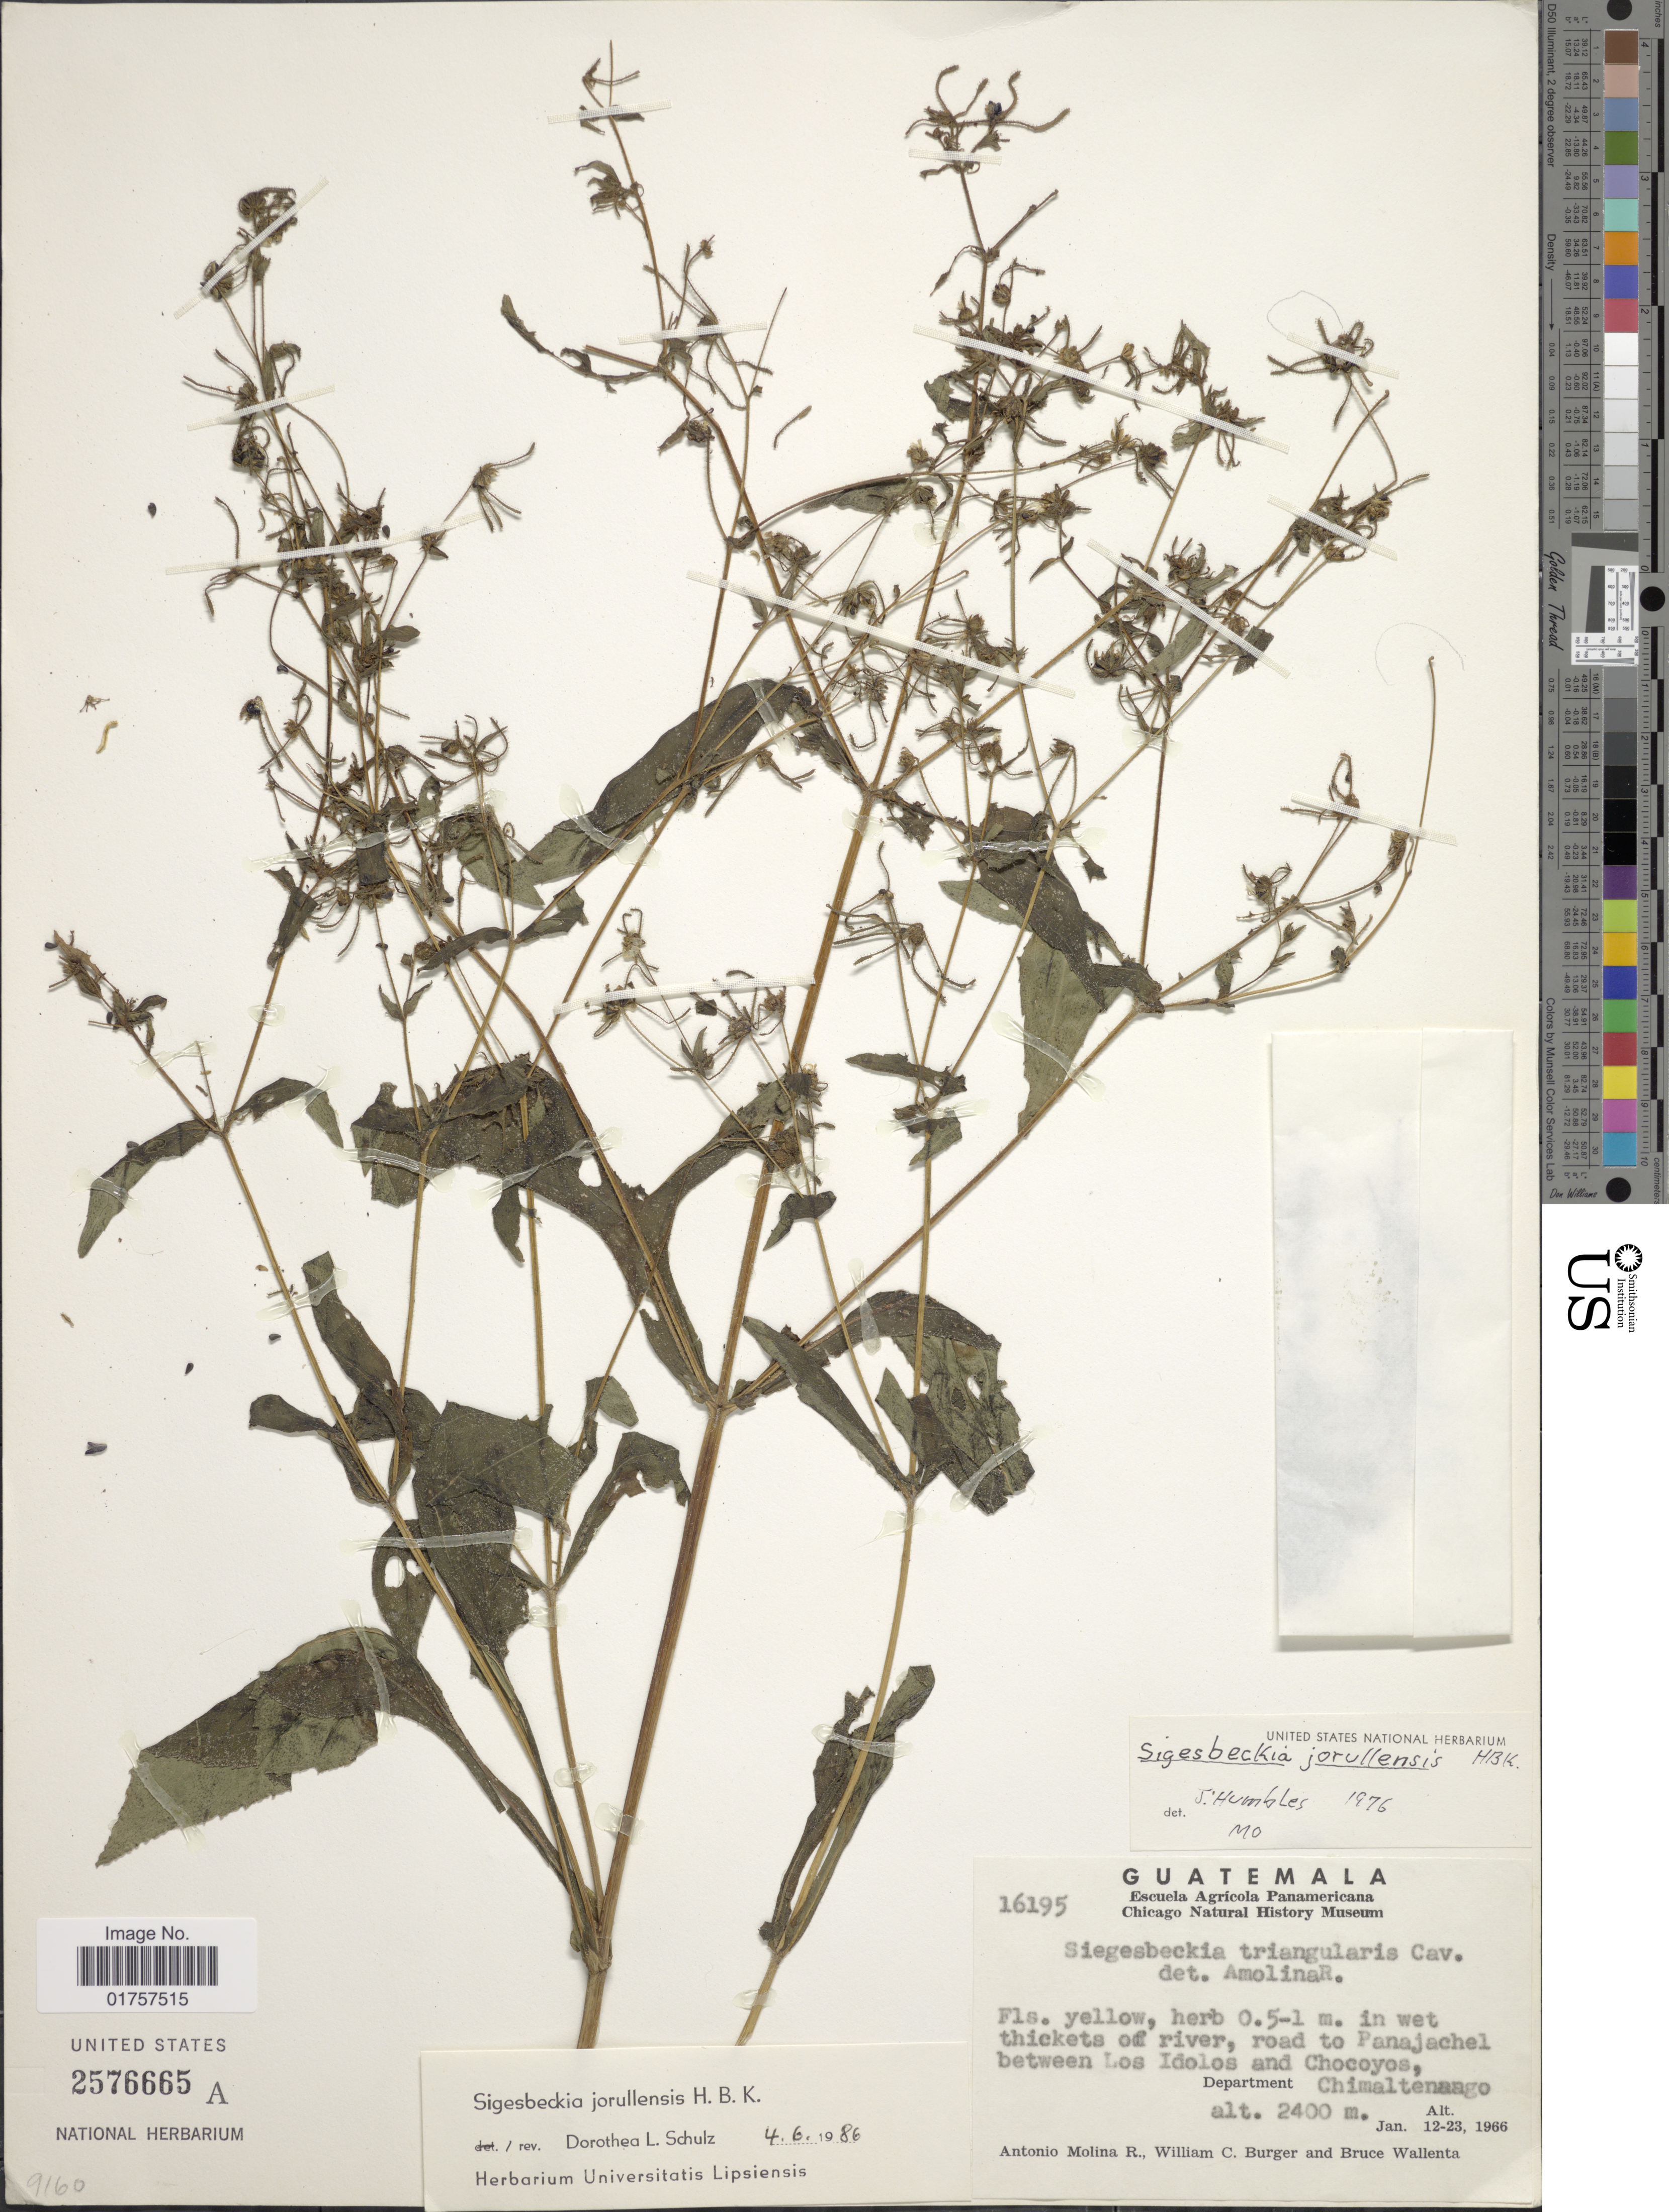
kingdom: Plantae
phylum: Tracheophyta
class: Magnoliopsida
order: Asterales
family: Asteraceae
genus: Sigesbeckia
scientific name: Sigesbeckia jorullensis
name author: Kunth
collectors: A. Molina R., W. Burger & B. Wallenta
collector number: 16195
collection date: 1966-01-12/1966-01-23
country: Guatemala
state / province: Chimaltenango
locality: Road to Panajachel between Los Idolos and Chocoyos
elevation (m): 2400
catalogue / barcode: US 2576665A